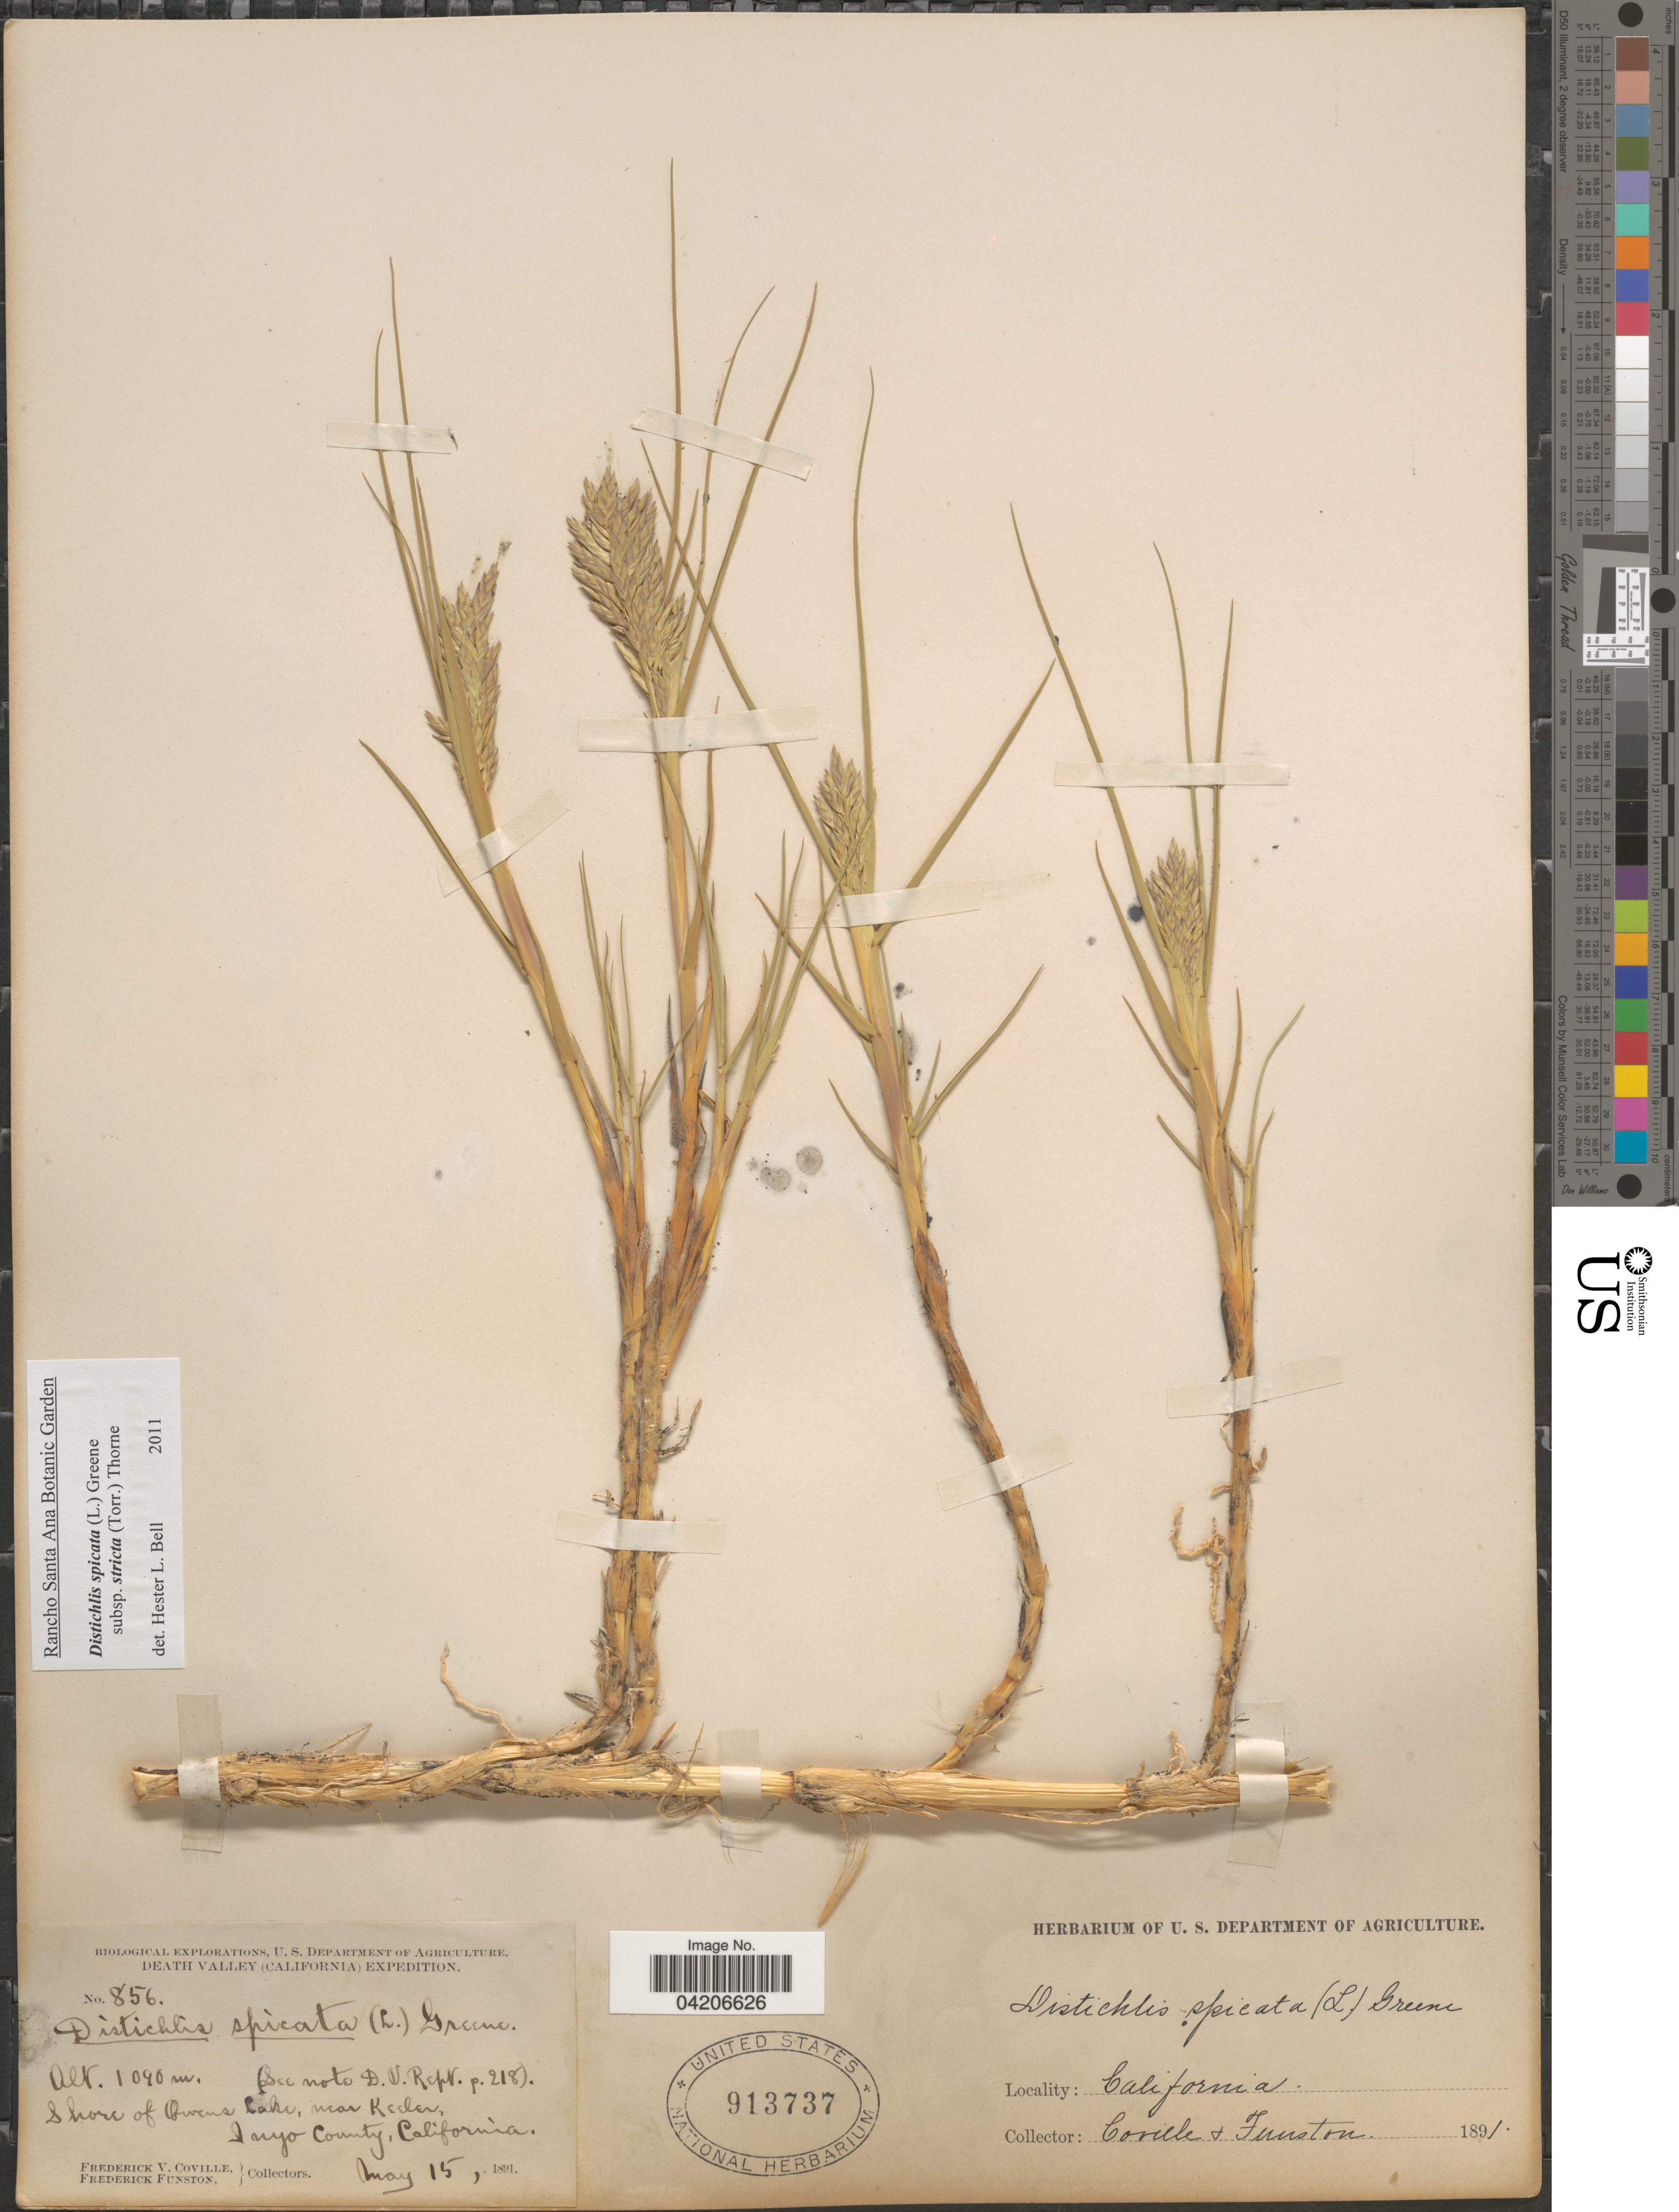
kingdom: Plantae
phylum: Tracheophyta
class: Liliopsida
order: Poales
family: Poaceae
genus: Distichlis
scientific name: Distichlis spicata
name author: (L.) Greene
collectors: F. V. Coville & F. Funston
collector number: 856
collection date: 1891-05-15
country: United States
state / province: California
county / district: Inyo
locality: Biological Explorations, Death Valley (California) Expedition. Shore of Owen's Lake, near Keeler, Inyo County.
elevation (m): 1090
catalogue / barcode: US 913737